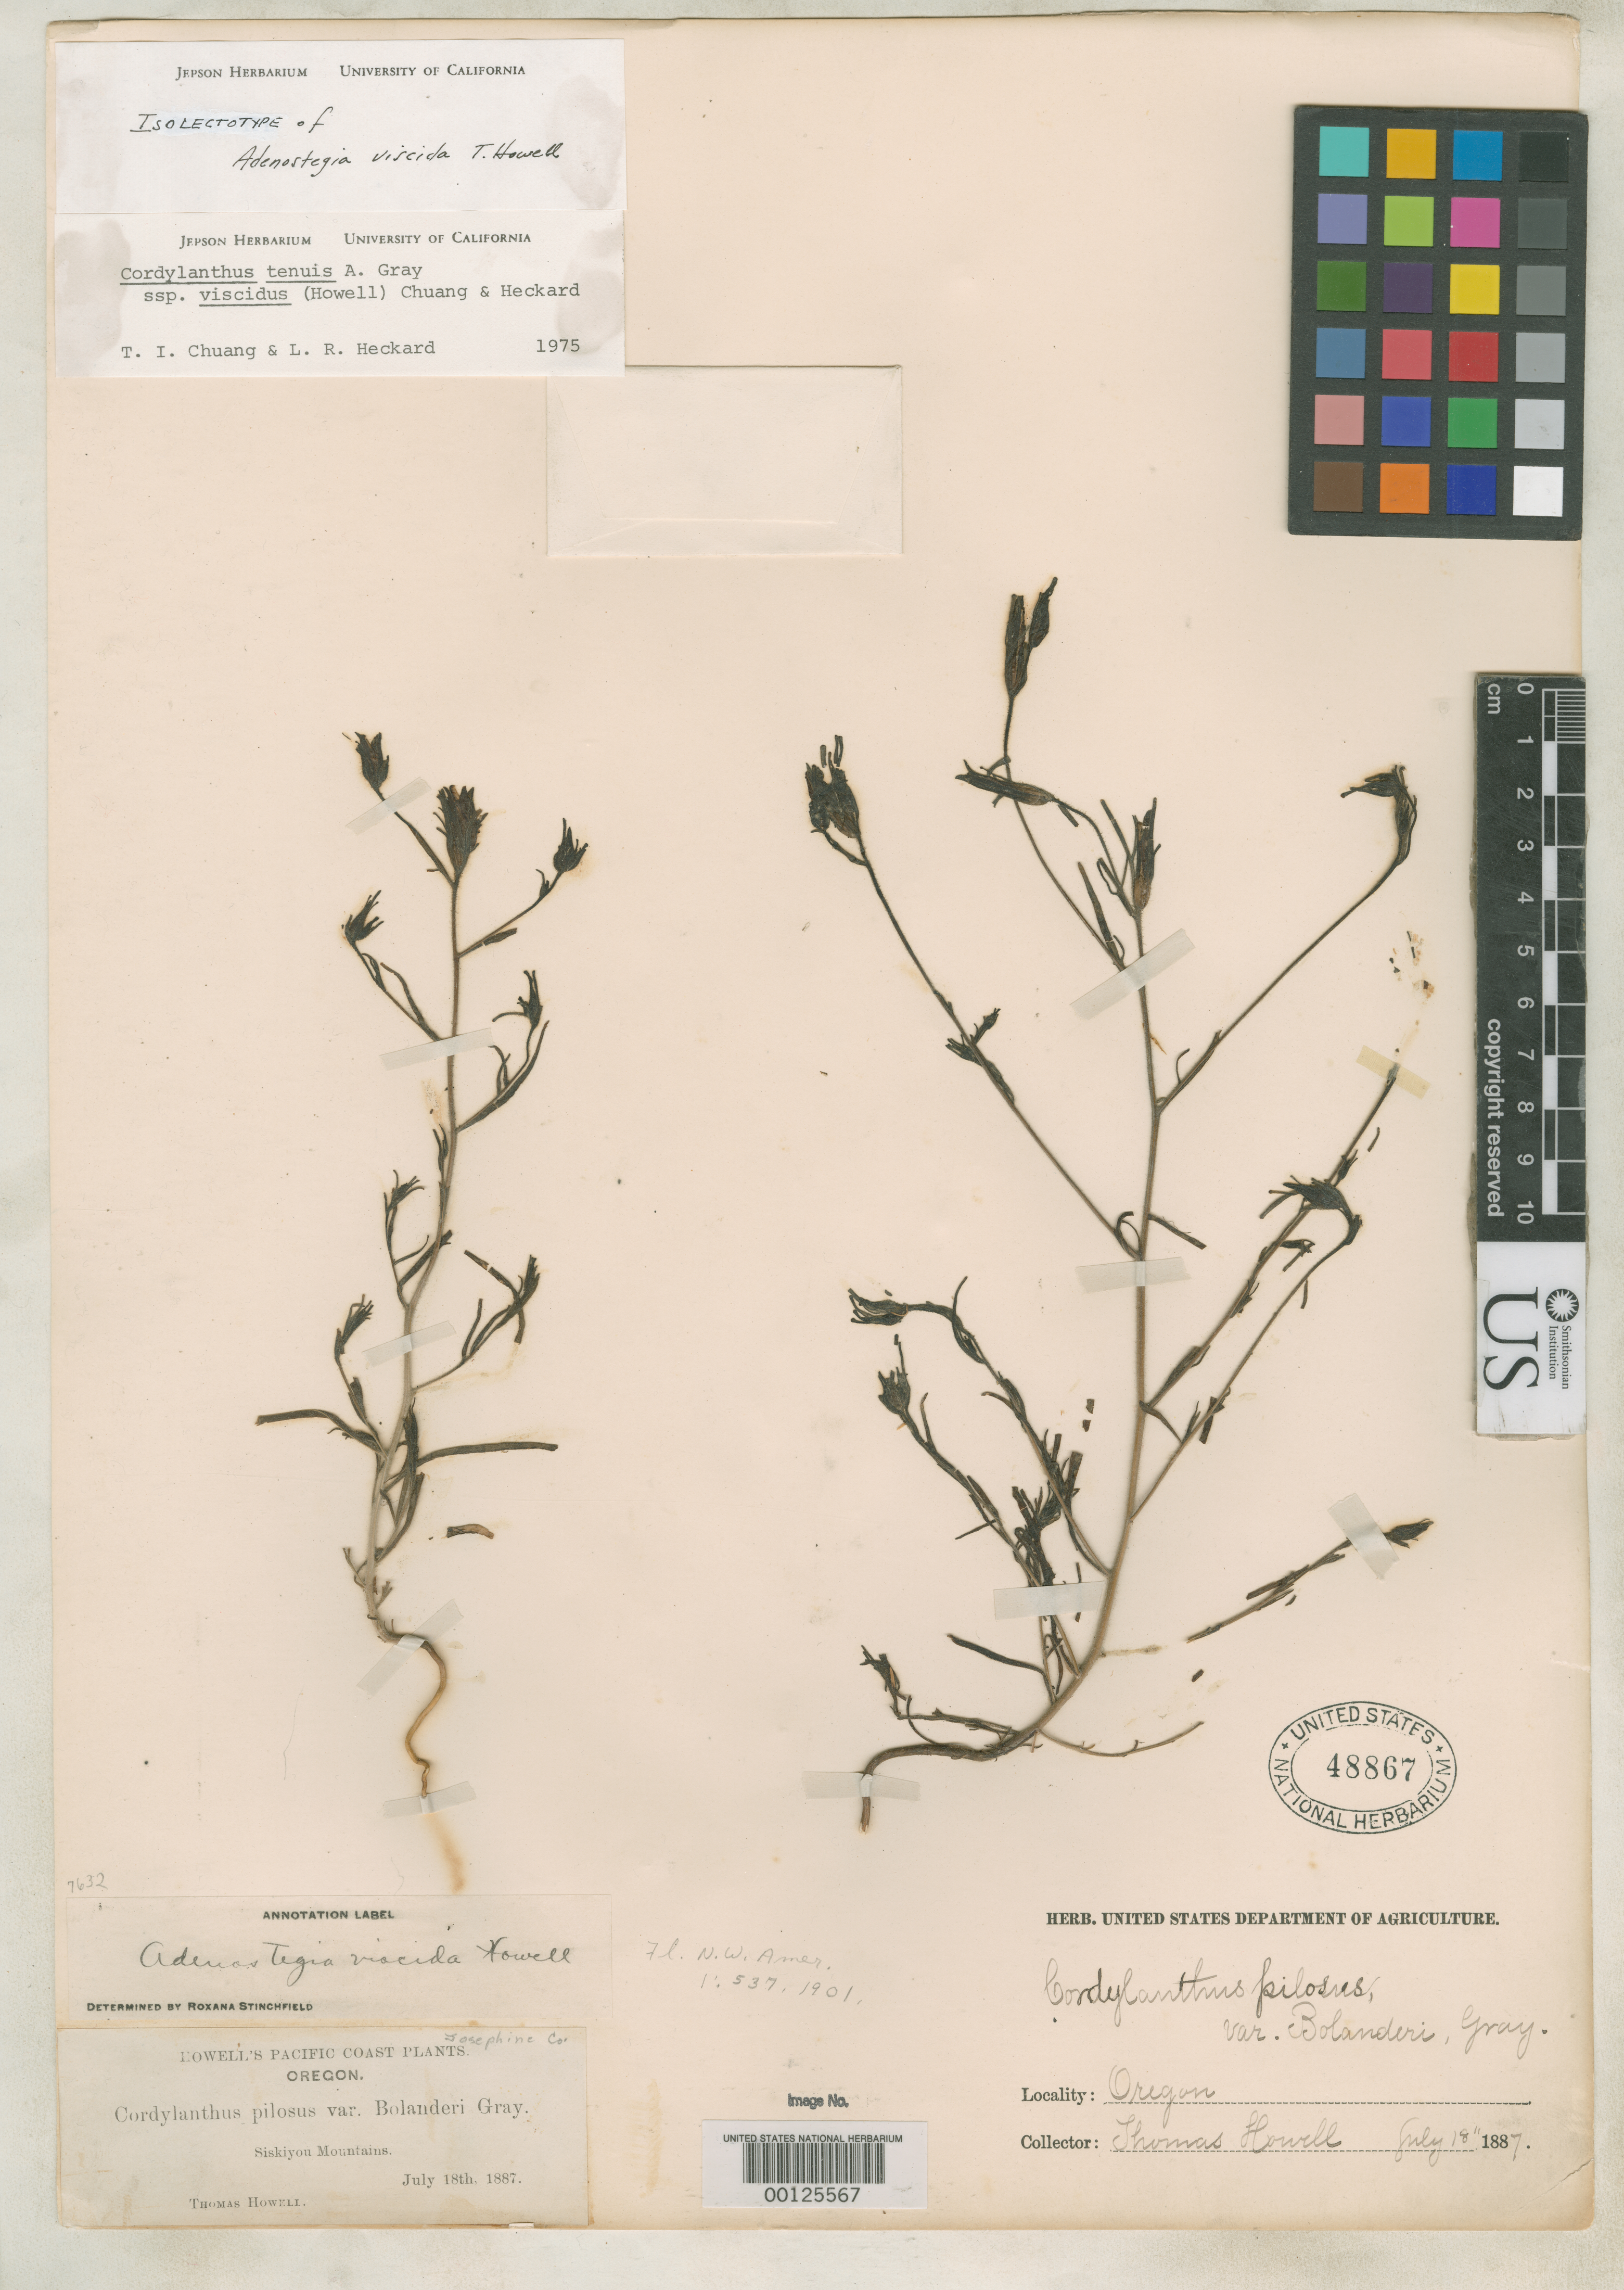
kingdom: Plantae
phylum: Tracheophyta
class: Magnoliopsida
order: Lamiales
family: Orobanchaceae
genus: Adenostegia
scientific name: Adenostegia viscida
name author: Howell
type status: Isoneotype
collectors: T. J. Howell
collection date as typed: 18 Jul 1887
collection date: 1887-07-18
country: United States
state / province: Oregon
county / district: Josephine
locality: Siskiyou Mts.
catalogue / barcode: US 48867